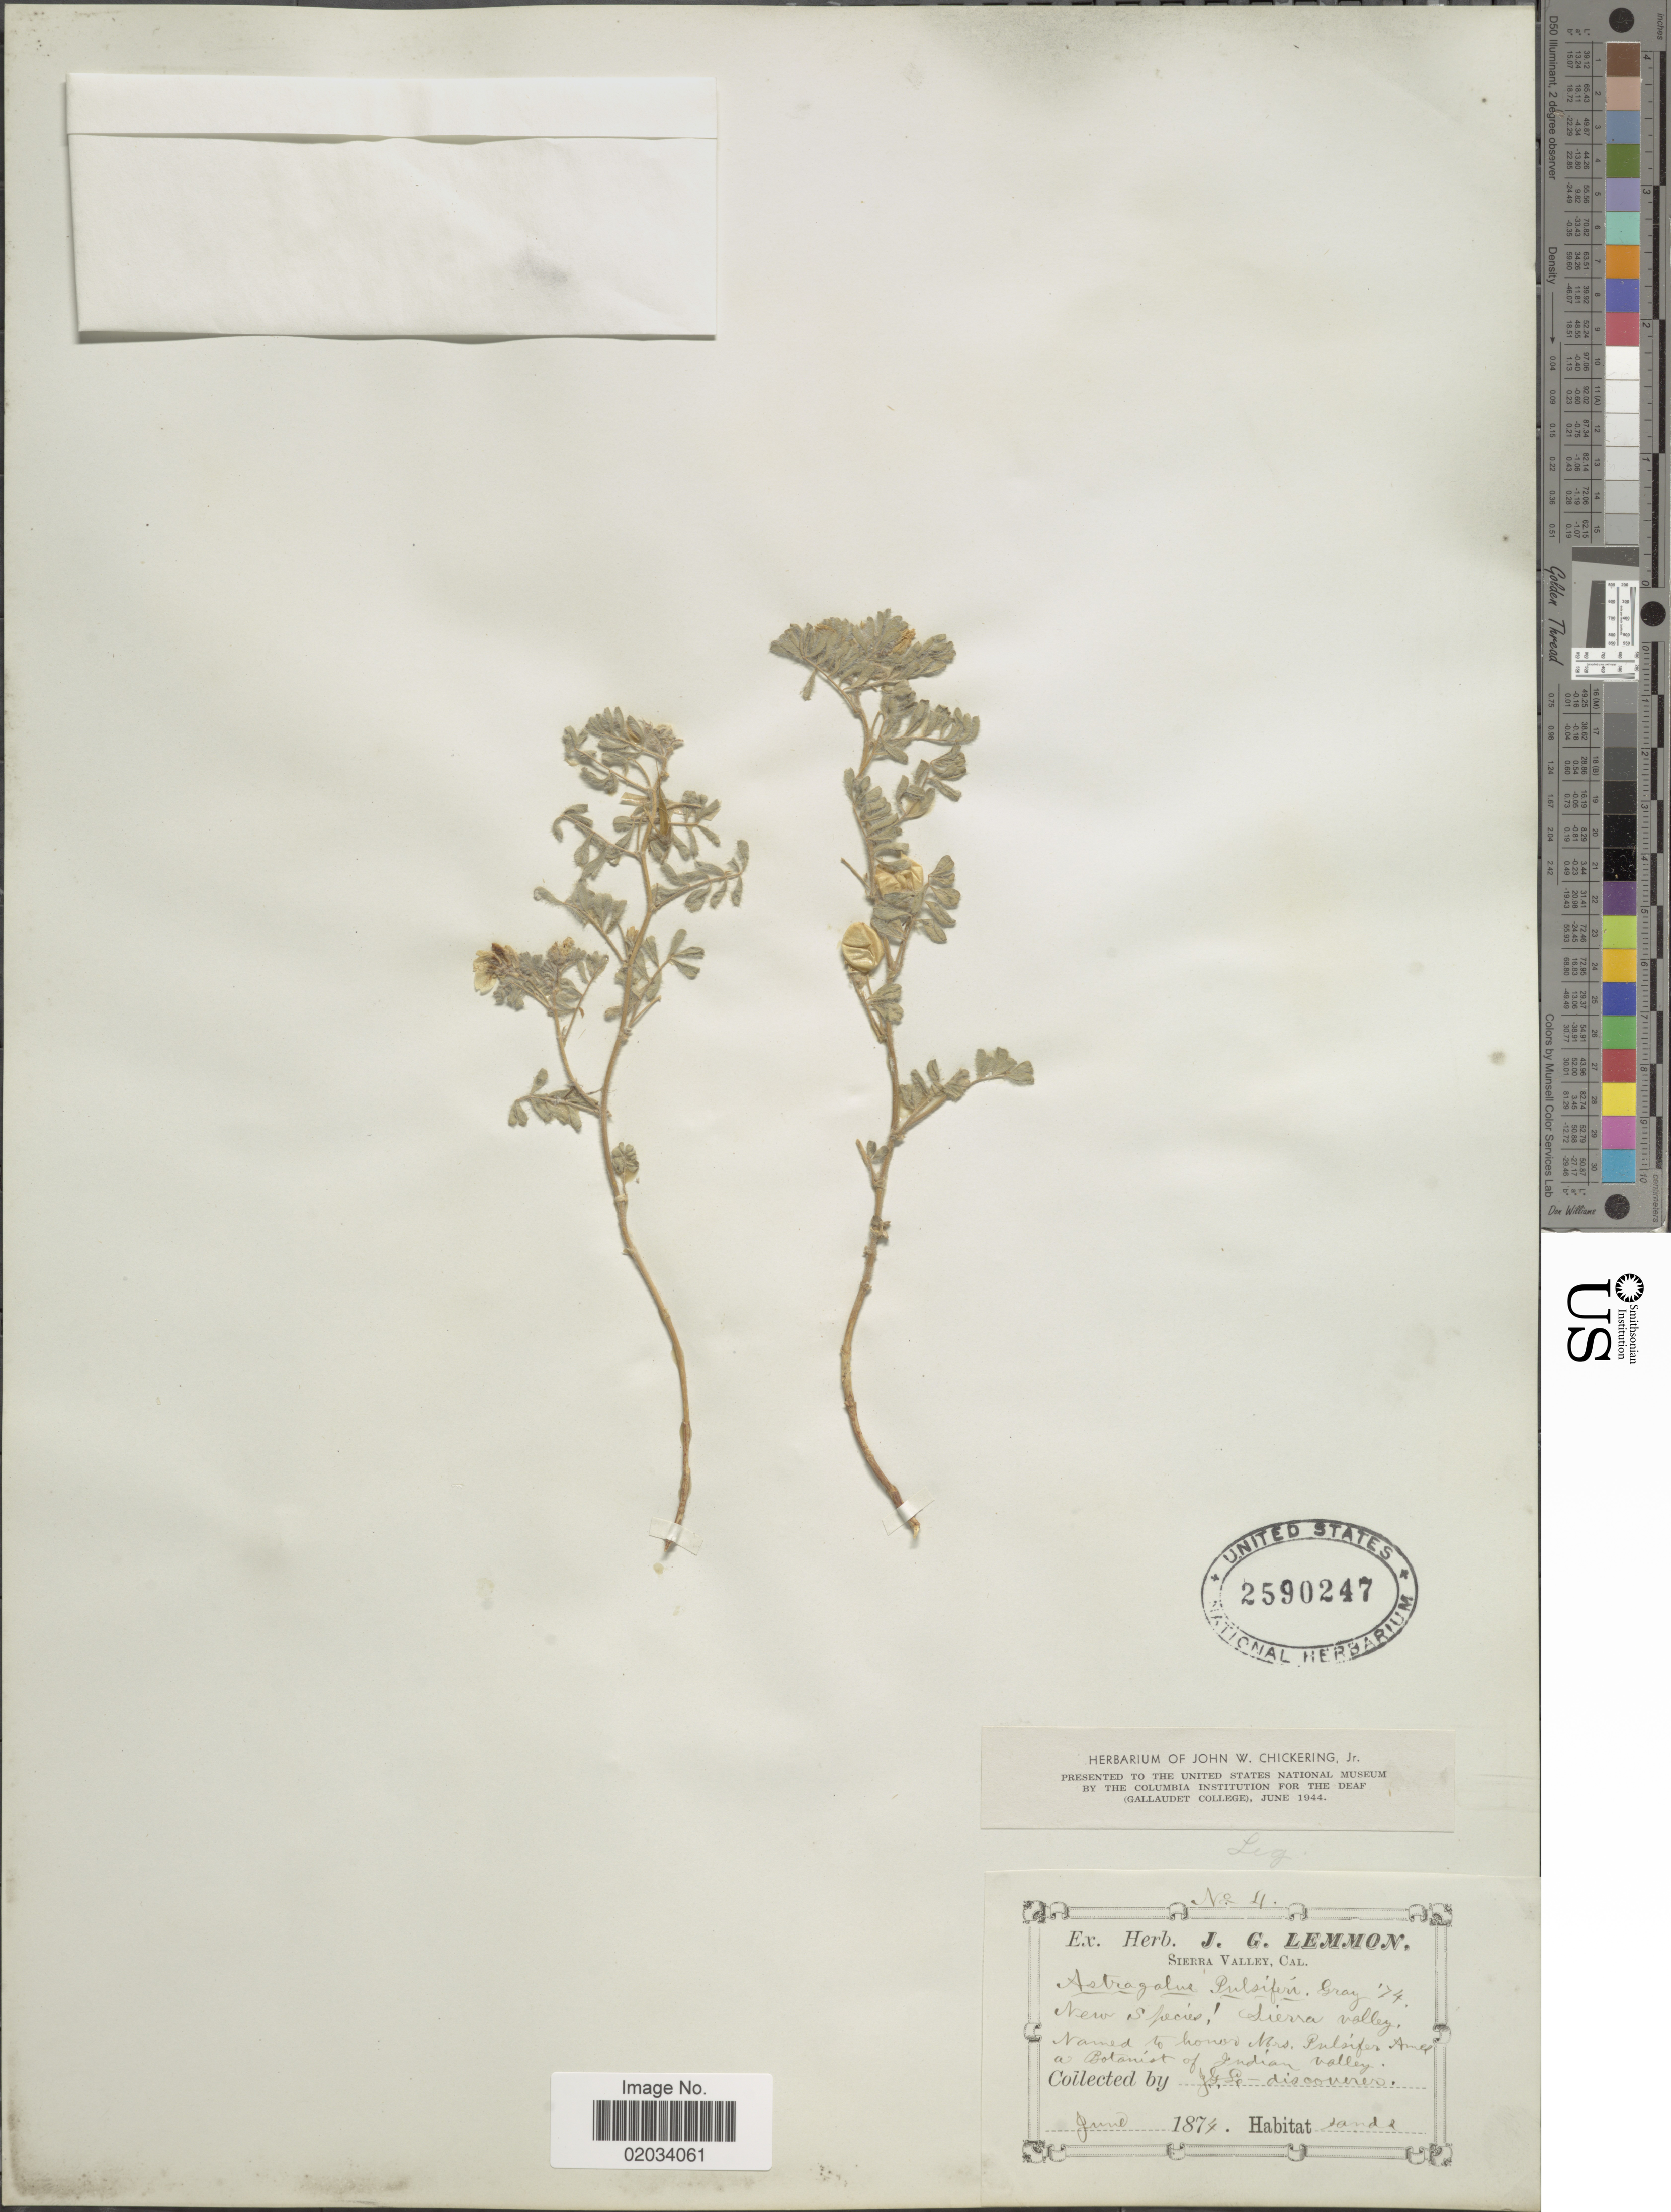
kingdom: Plantae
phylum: Tracheophyta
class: Magnoliopsida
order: Fabales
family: Fabaceae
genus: Astragalus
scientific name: Astragalus pulsiferae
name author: A. Gray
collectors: J. Lemmon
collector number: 4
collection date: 1874-06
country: United States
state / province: California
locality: Sierra Valley, Cal.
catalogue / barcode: US 2590247